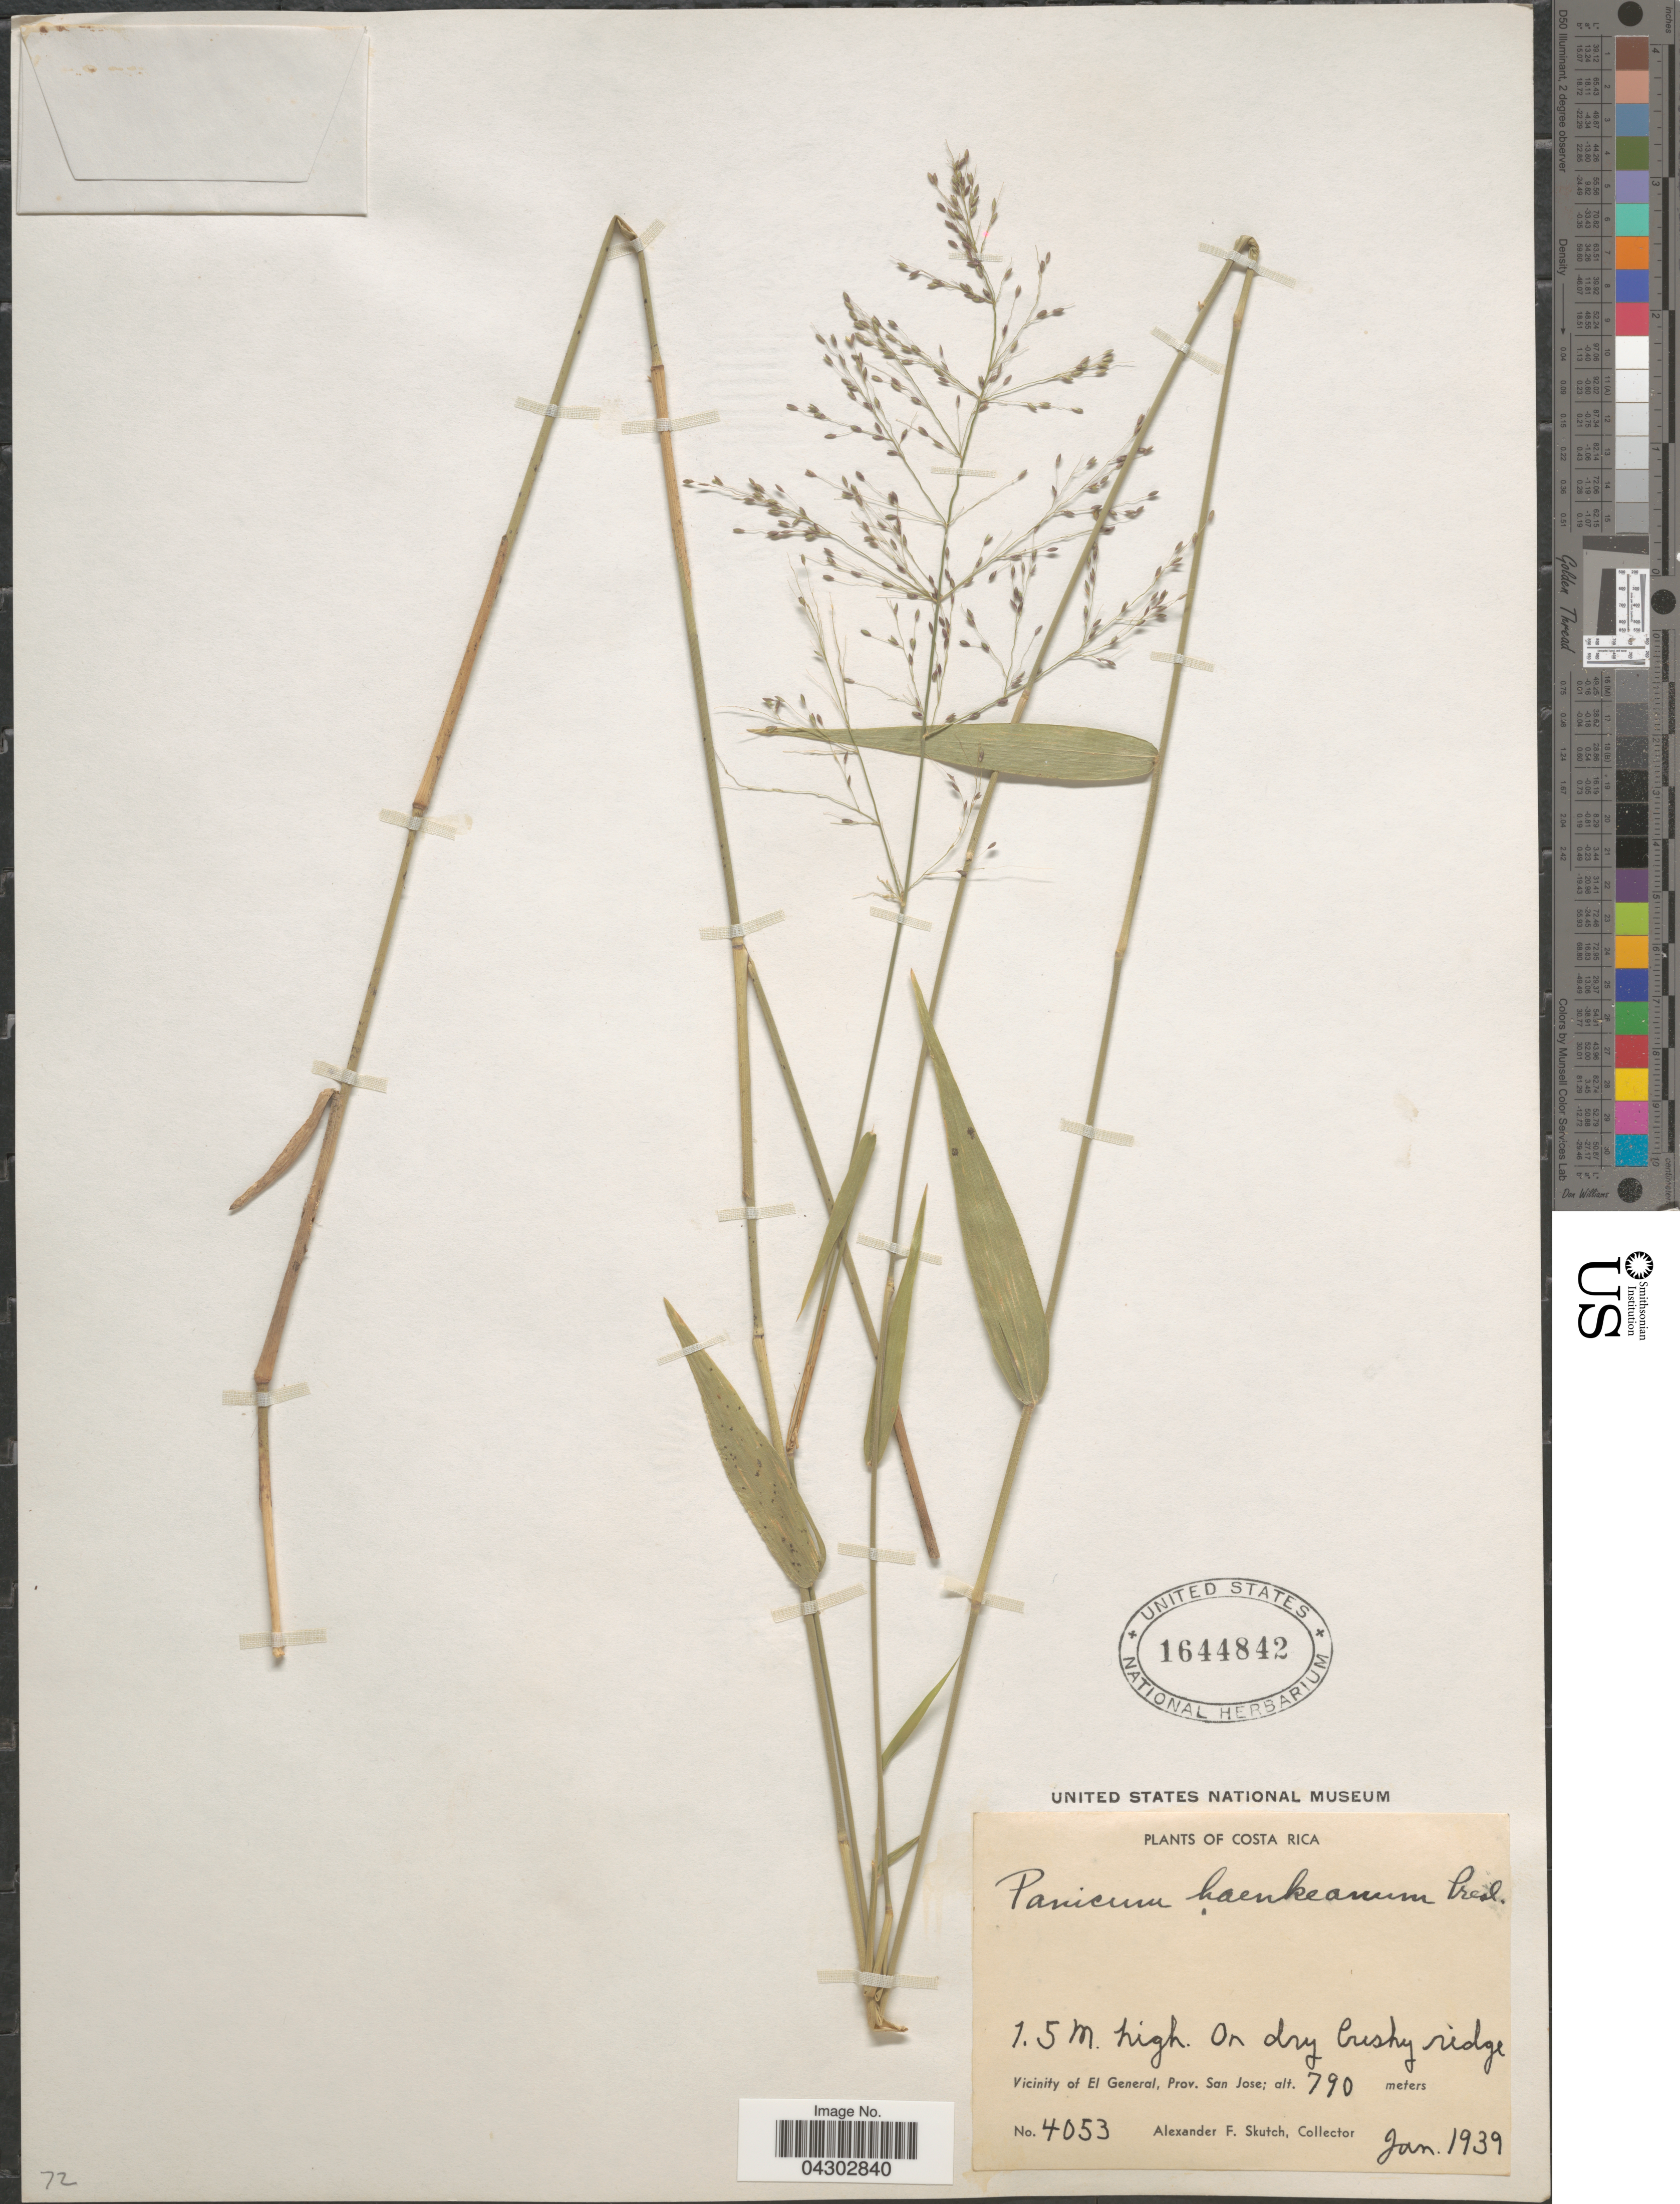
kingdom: Plantae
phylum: Tracheophyta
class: Liliopsida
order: Poales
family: Poaceae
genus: Panicum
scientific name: Panicum haenkeanum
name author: J. Presl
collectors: A. F. Skutch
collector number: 4053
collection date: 1939-01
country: Costa Rica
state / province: San José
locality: Vicinity of El General.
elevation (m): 790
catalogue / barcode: US 1644842